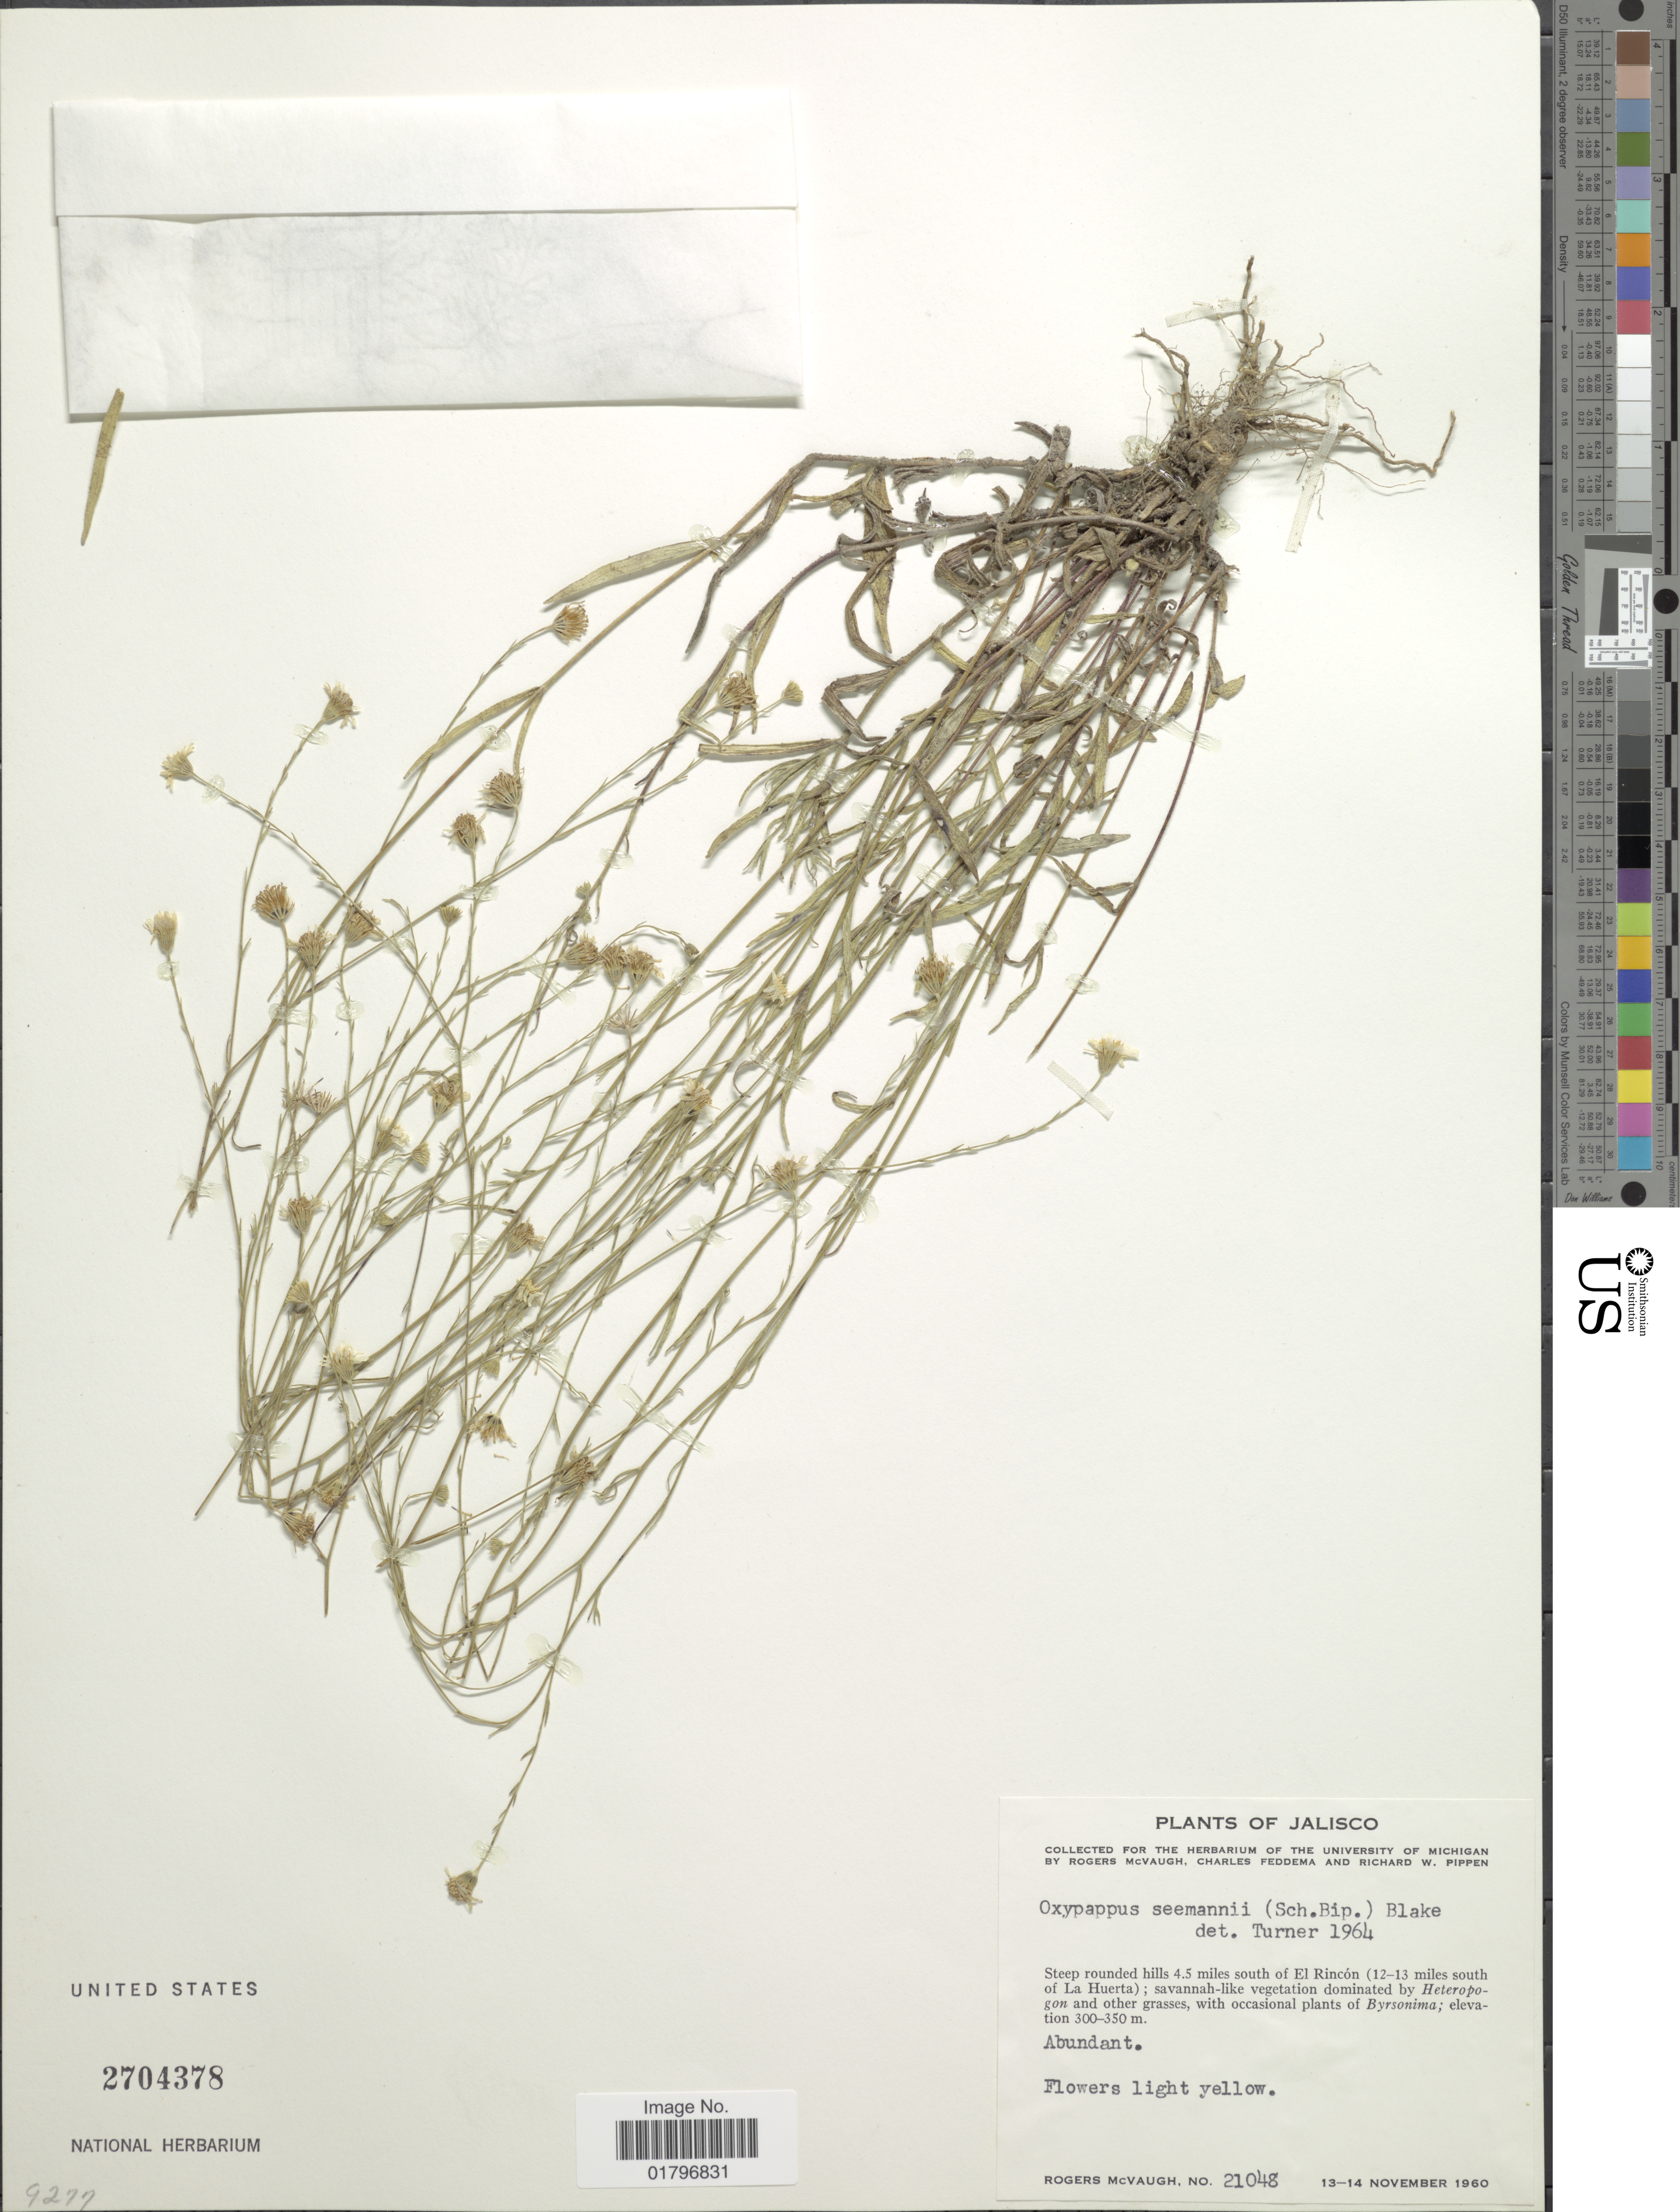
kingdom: Plantae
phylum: Tracheophyta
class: Magnoliopsida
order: Asterales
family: Asteraceae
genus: Oxypappus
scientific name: Oxypappus seemannii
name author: (Sch. Bip.) B.L. Turner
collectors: R. McVaugh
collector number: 21048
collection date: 1960-11-13/1960-11-14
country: Mexico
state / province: Jalisco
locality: Steep rounded hills 4.5 miles south of El Rincón (12-13 miles south of La Huerta)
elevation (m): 300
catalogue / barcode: US 2704378